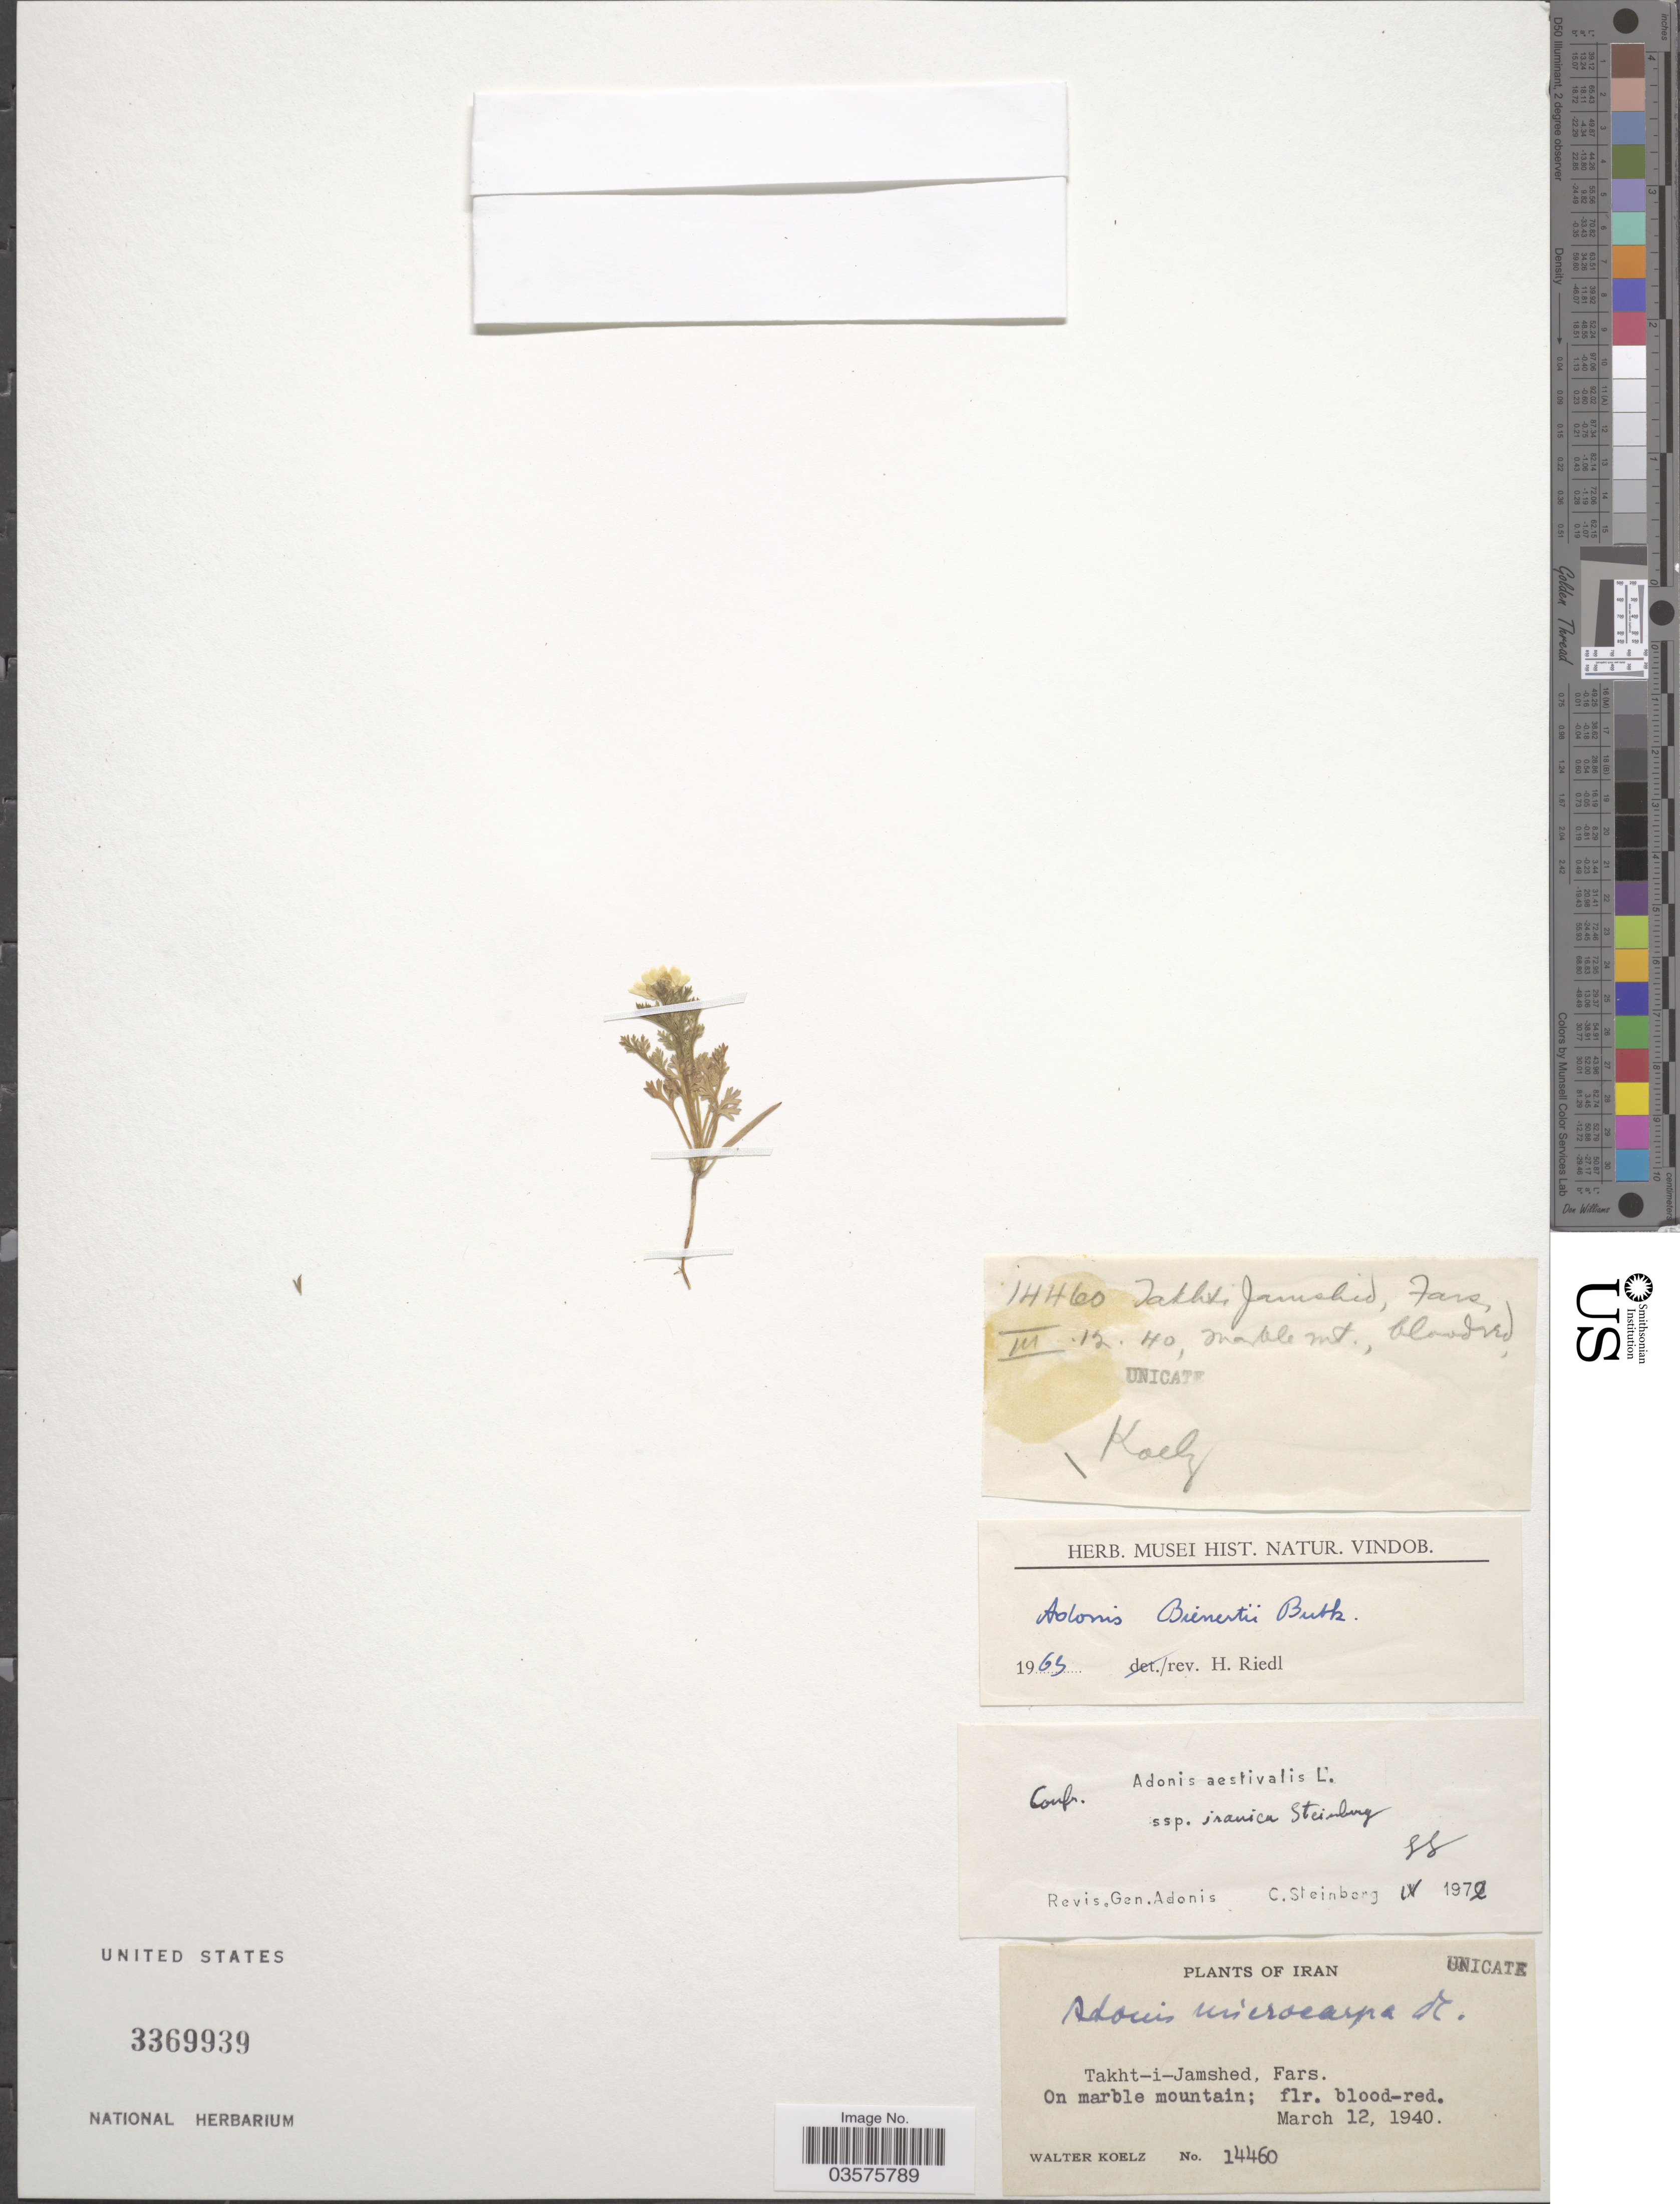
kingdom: Plantae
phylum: Tracheophyta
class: Magnoliopsida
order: Ranunculales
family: Ranunculaceae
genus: Adonis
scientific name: Adonis aestivalis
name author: L.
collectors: W. N. Koelz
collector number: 14460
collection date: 1940-03-12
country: Iran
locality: Takht-i-Jamshed, Fars.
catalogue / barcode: US 3369939